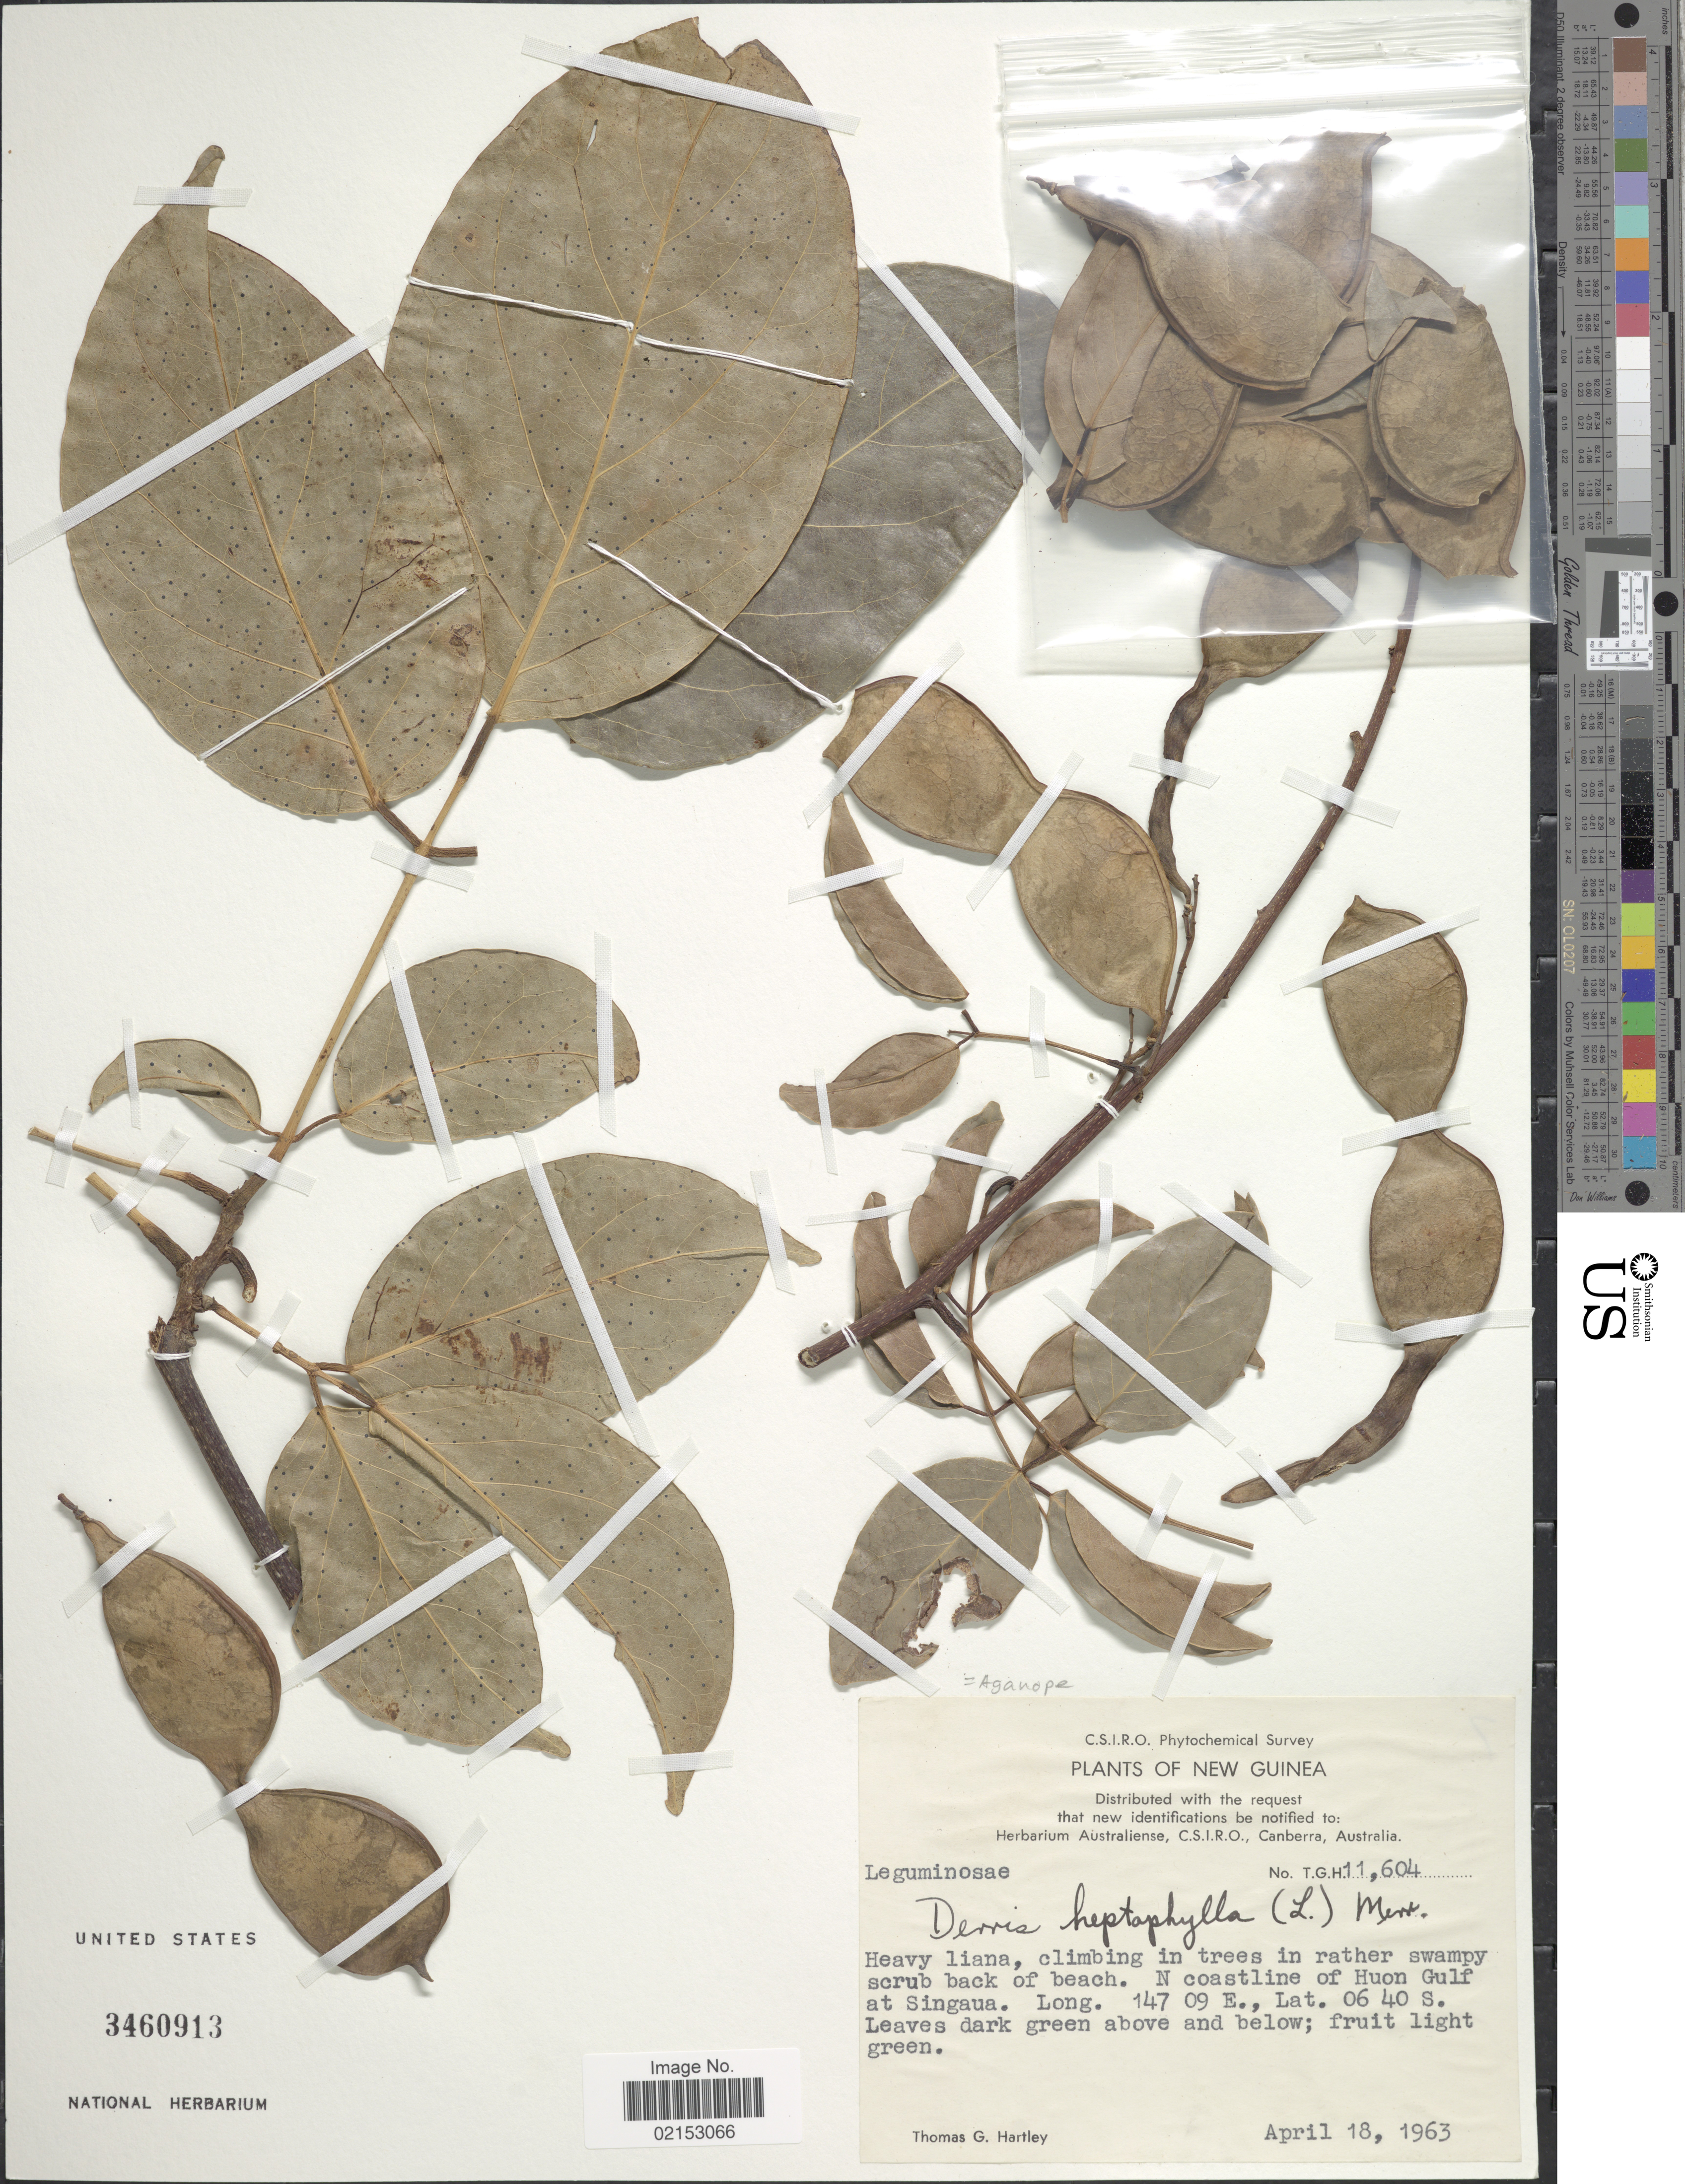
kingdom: Plantae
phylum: Tracheophyta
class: Magnoliopsida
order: Fabales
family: Fabaceae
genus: Aganope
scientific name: Aganope heptaphylla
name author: (L.) Polhill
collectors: T. G. Hartley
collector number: T.G.H. 11604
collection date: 1963-04-18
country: Papua New Guinea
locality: New Guinea, N coastline of Huon Gulf at Singaua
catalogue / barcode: US 3460913